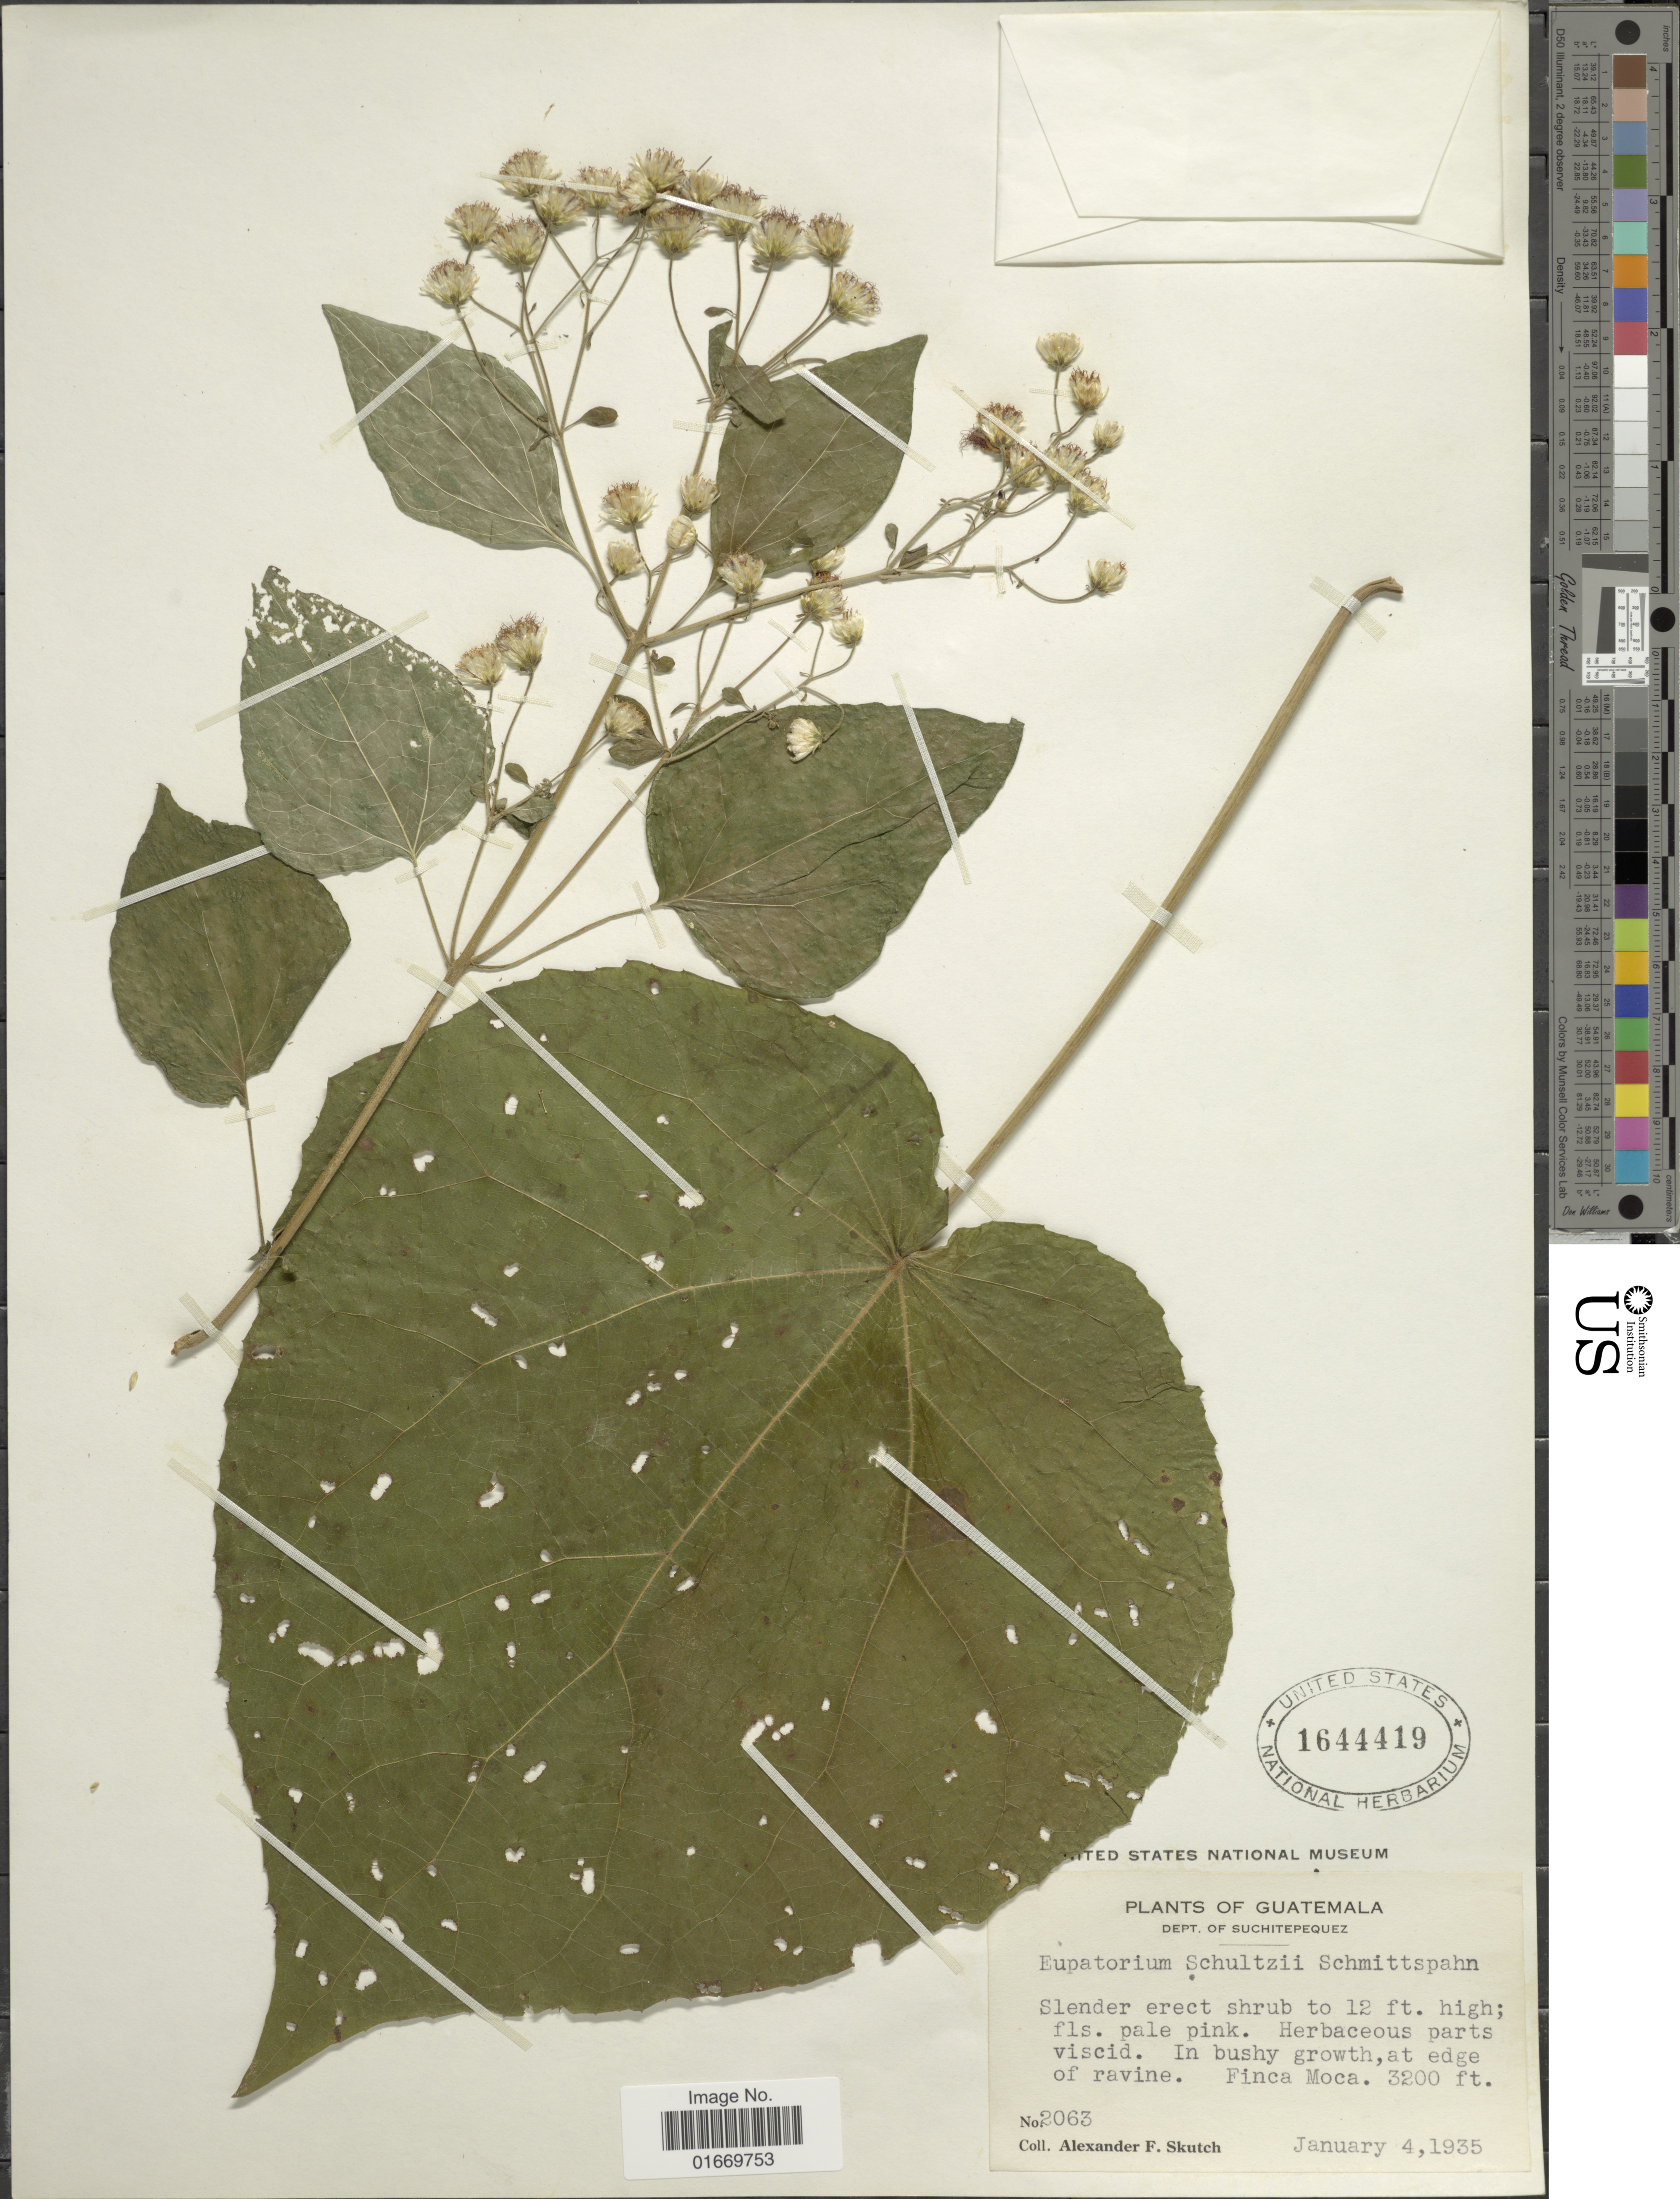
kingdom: Plantae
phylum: Tracheophyta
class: Magnoliopsida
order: Asterales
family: Asteraceae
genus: Peteravenia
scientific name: Peteravenia schultzii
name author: (Schnittsp.) R.M. King & H. Rob.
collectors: A. F. Skutch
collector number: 2063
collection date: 1935-01-04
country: Guatemala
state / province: Suchitepéquez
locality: Guatemala. Dept. of Suchitepequez. Finca Moca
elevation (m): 975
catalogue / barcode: US 1644419